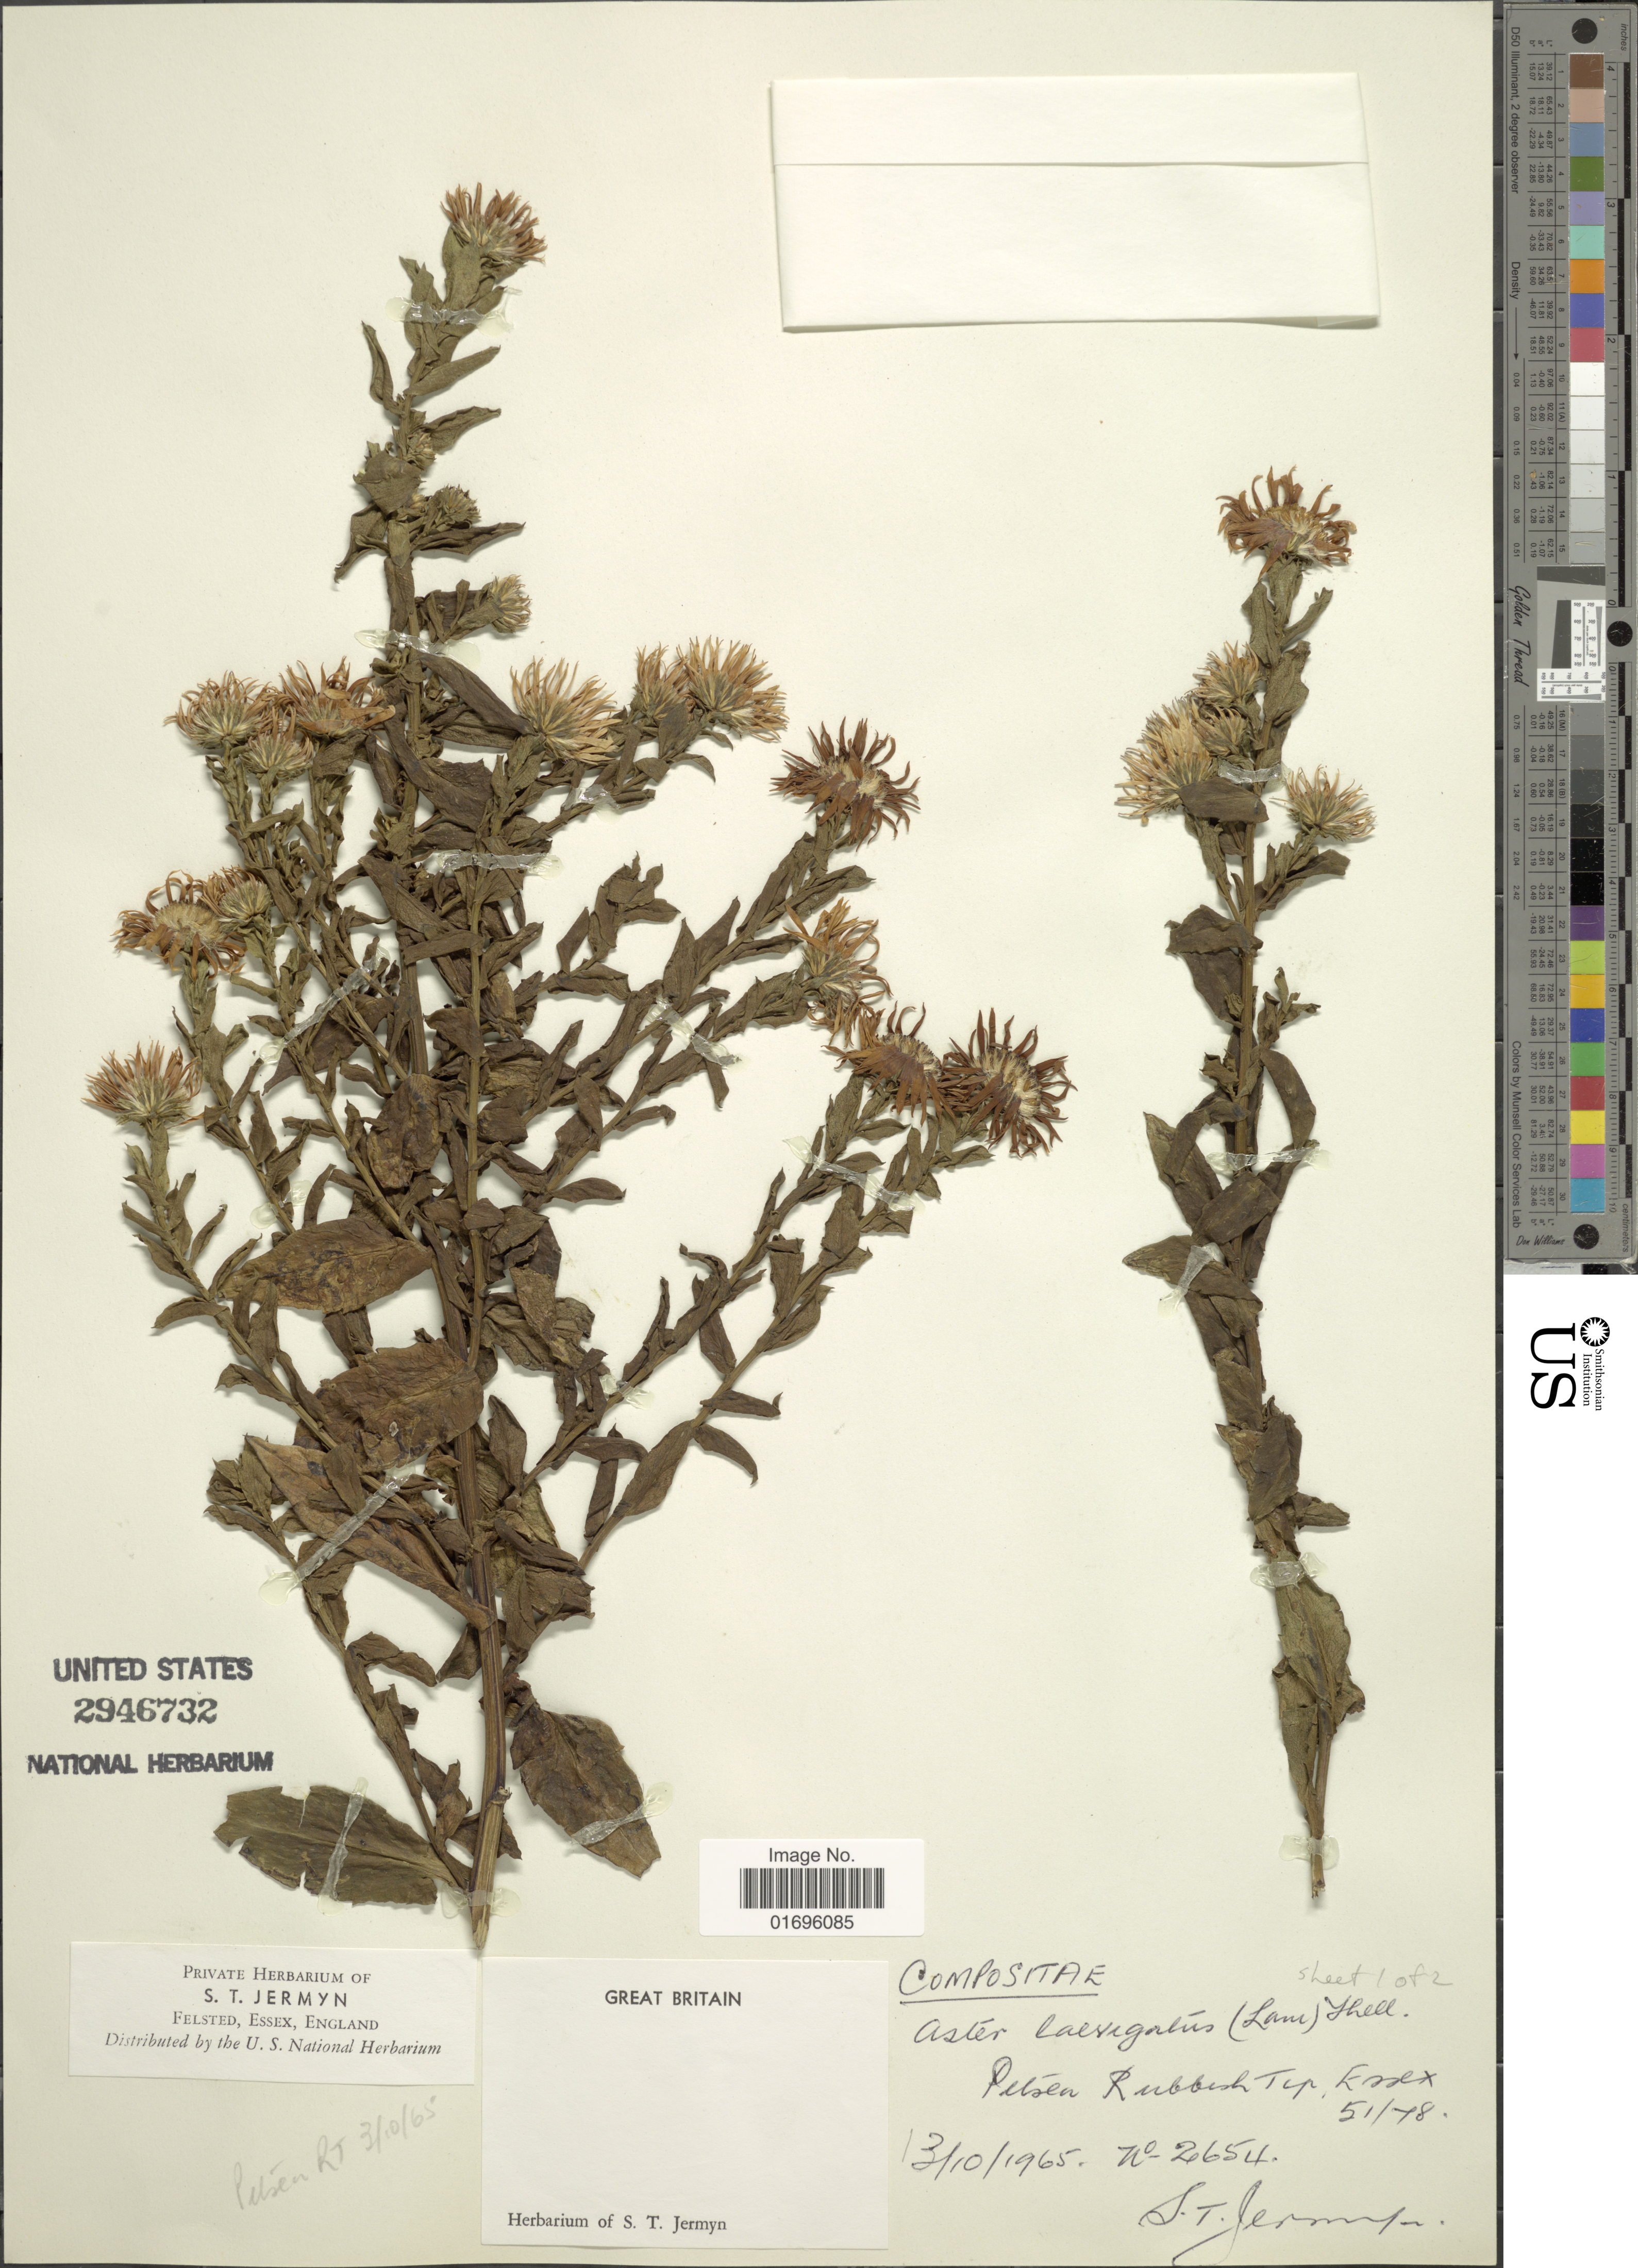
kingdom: Plantae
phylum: Tracheophyta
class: Magnoliopsida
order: Asterales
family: Asteraceae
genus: Aster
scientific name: Aster laevigatus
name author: Lam.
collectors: S. Jermyn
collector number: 2654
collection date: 1965-10-13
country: United Kingdom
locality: Petsen Rubbish Tep. Essex 51/78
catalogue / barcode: US 2946732